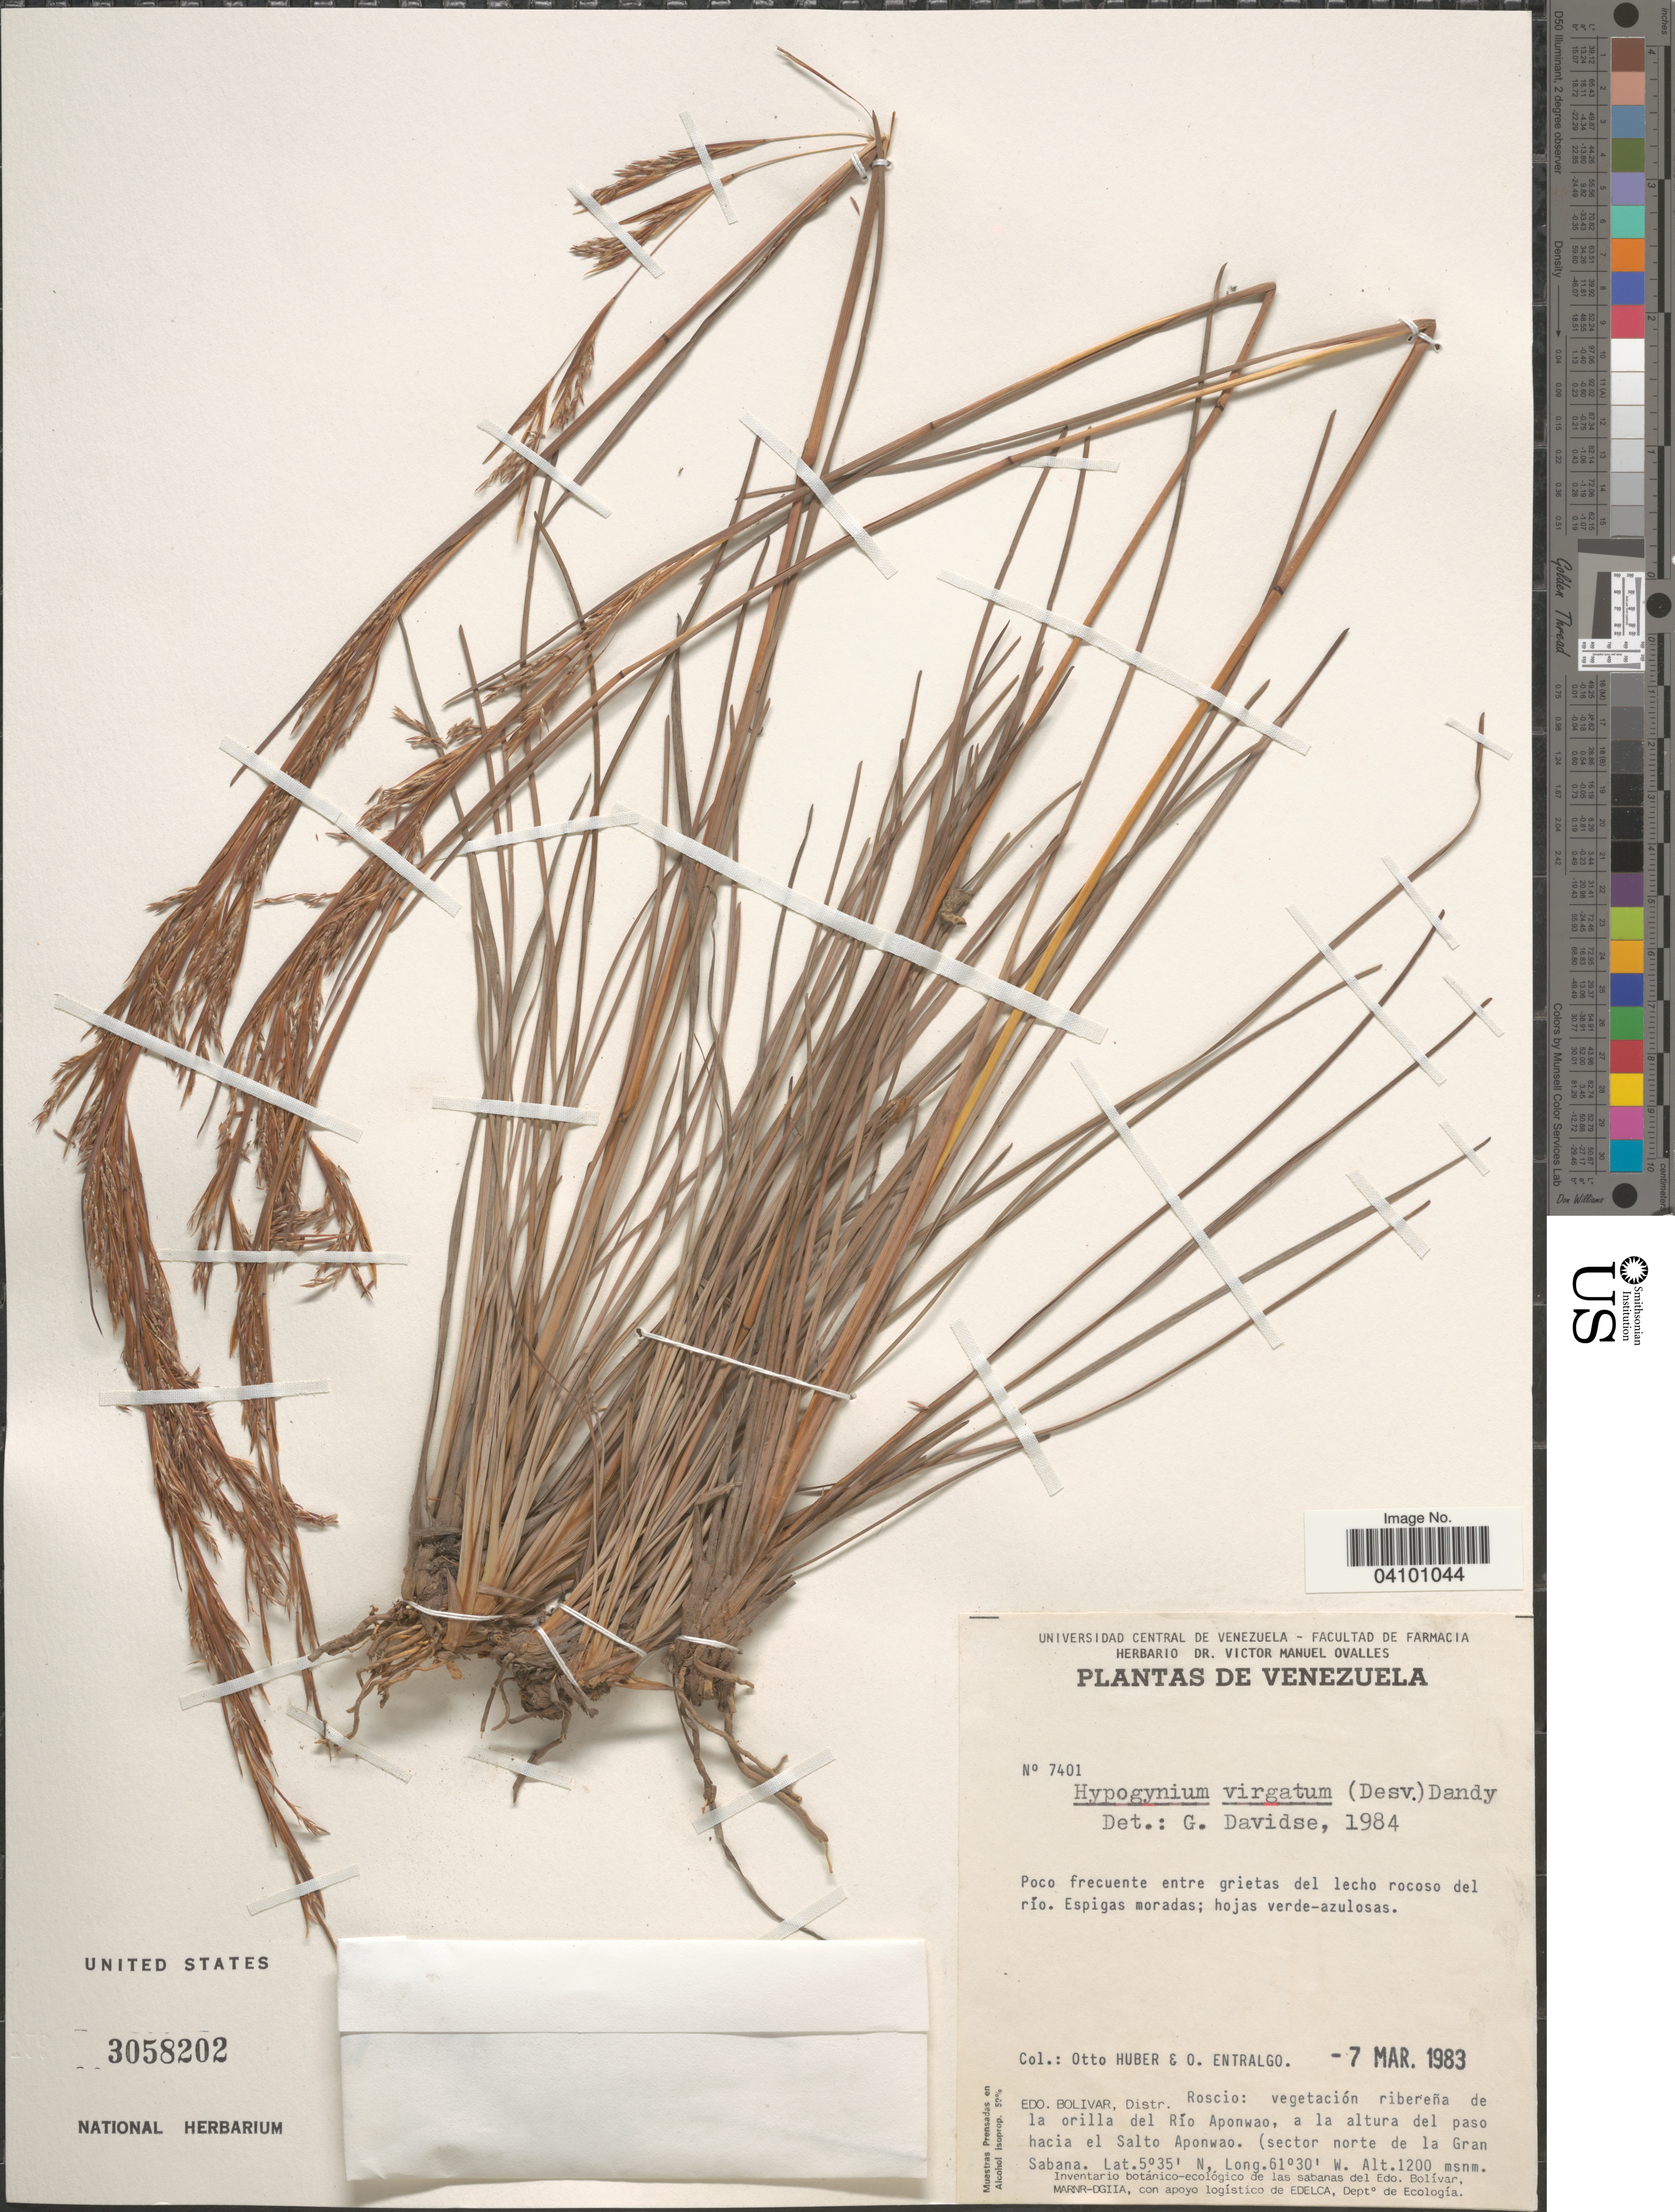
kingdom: Plantae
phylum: Tracheophyta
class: Liliopsida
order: Poales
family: Poaceae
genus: Andropogon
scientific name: Andropogon virgatus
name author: Desv. ex Ham.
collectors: O. Huber & O. Entralgo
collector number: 7401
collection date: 1983-03-07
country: Venezuela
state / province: Bolivar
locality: Poco frecuente entre grietas del lecho rocoso del río. Distr. Roscio: vegetación ribereña de la orilla del Río Aponwao, a la altura del paso hacia el Salto Aponwao. (sector norte de la Gran Sabana.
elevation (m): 1200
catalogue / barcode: US 3058202